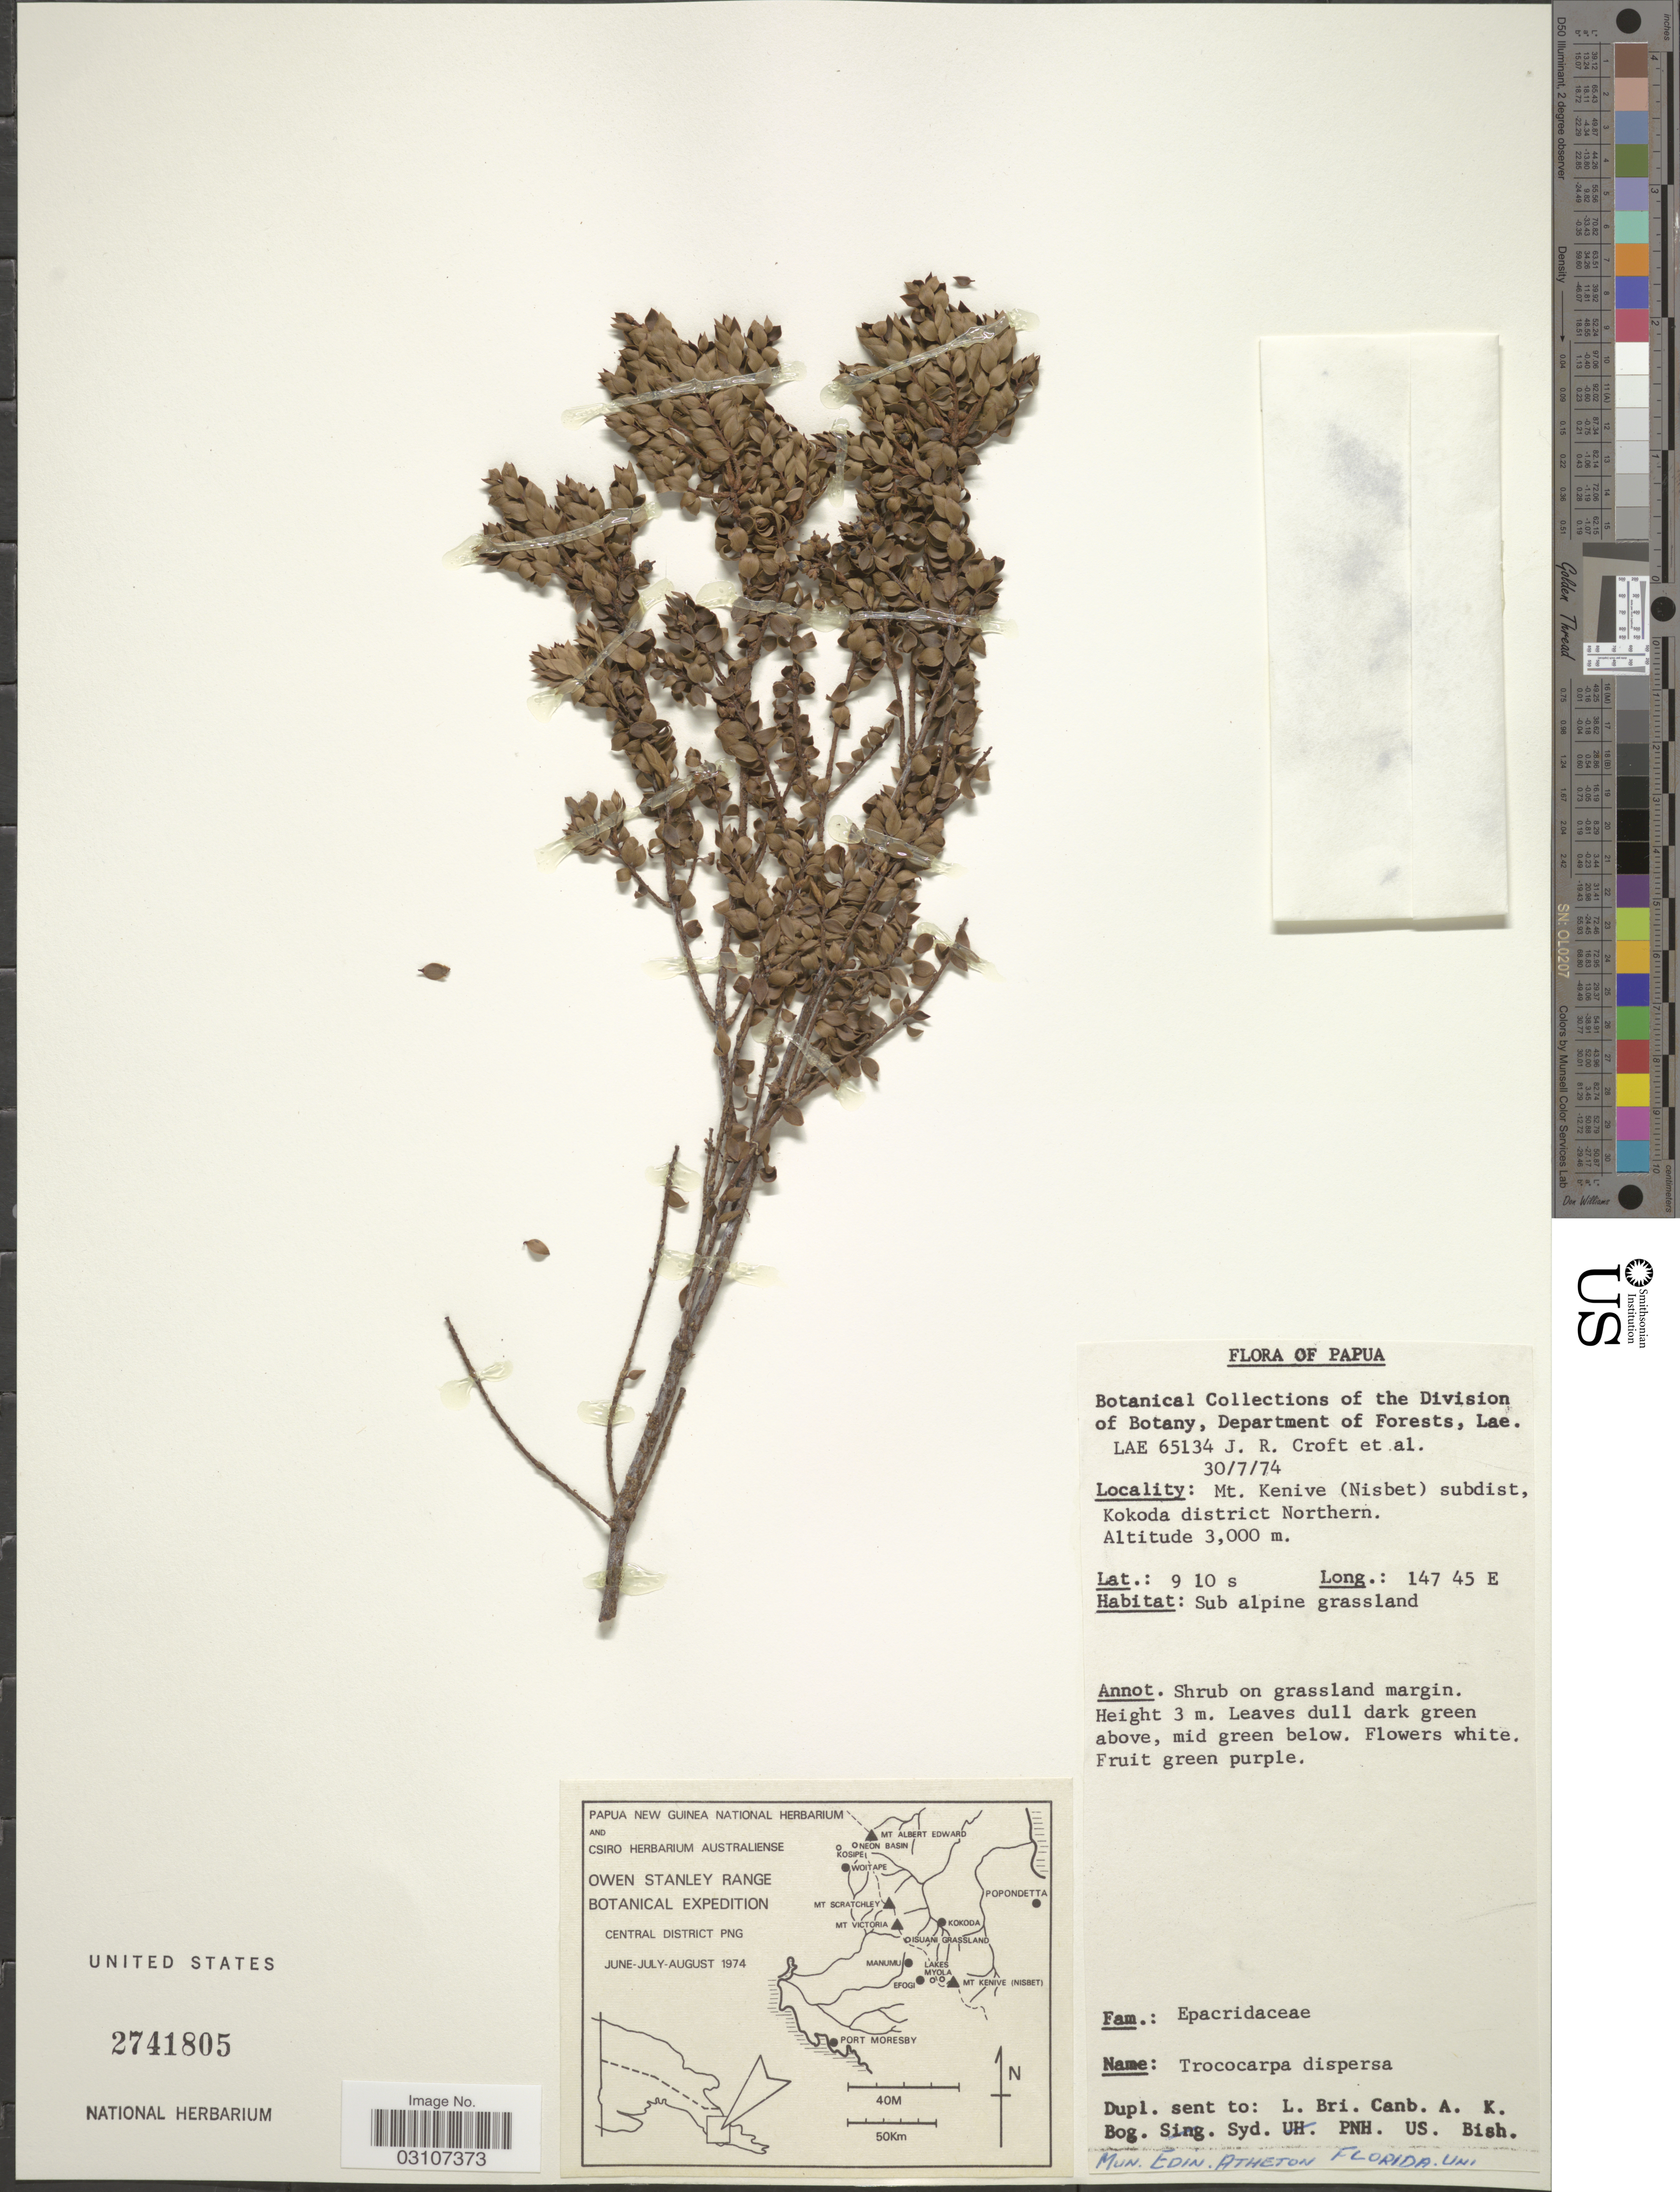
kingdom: Plantae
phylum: Tracheophyta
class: Magnoliopsida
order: Ericales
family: Ericaceae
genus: Trochocarpa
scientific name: Trochocarpa dispersa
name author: Sleumer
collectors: J. R. Croft & et al.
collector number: LAE 65134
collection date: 1974-07-30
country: Papua New Guinea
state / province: Northern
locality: Papua. Mt. Kenive (Nisbet) subdist, Kokoda district Northern.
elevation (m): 3000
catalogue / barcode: US 2741805